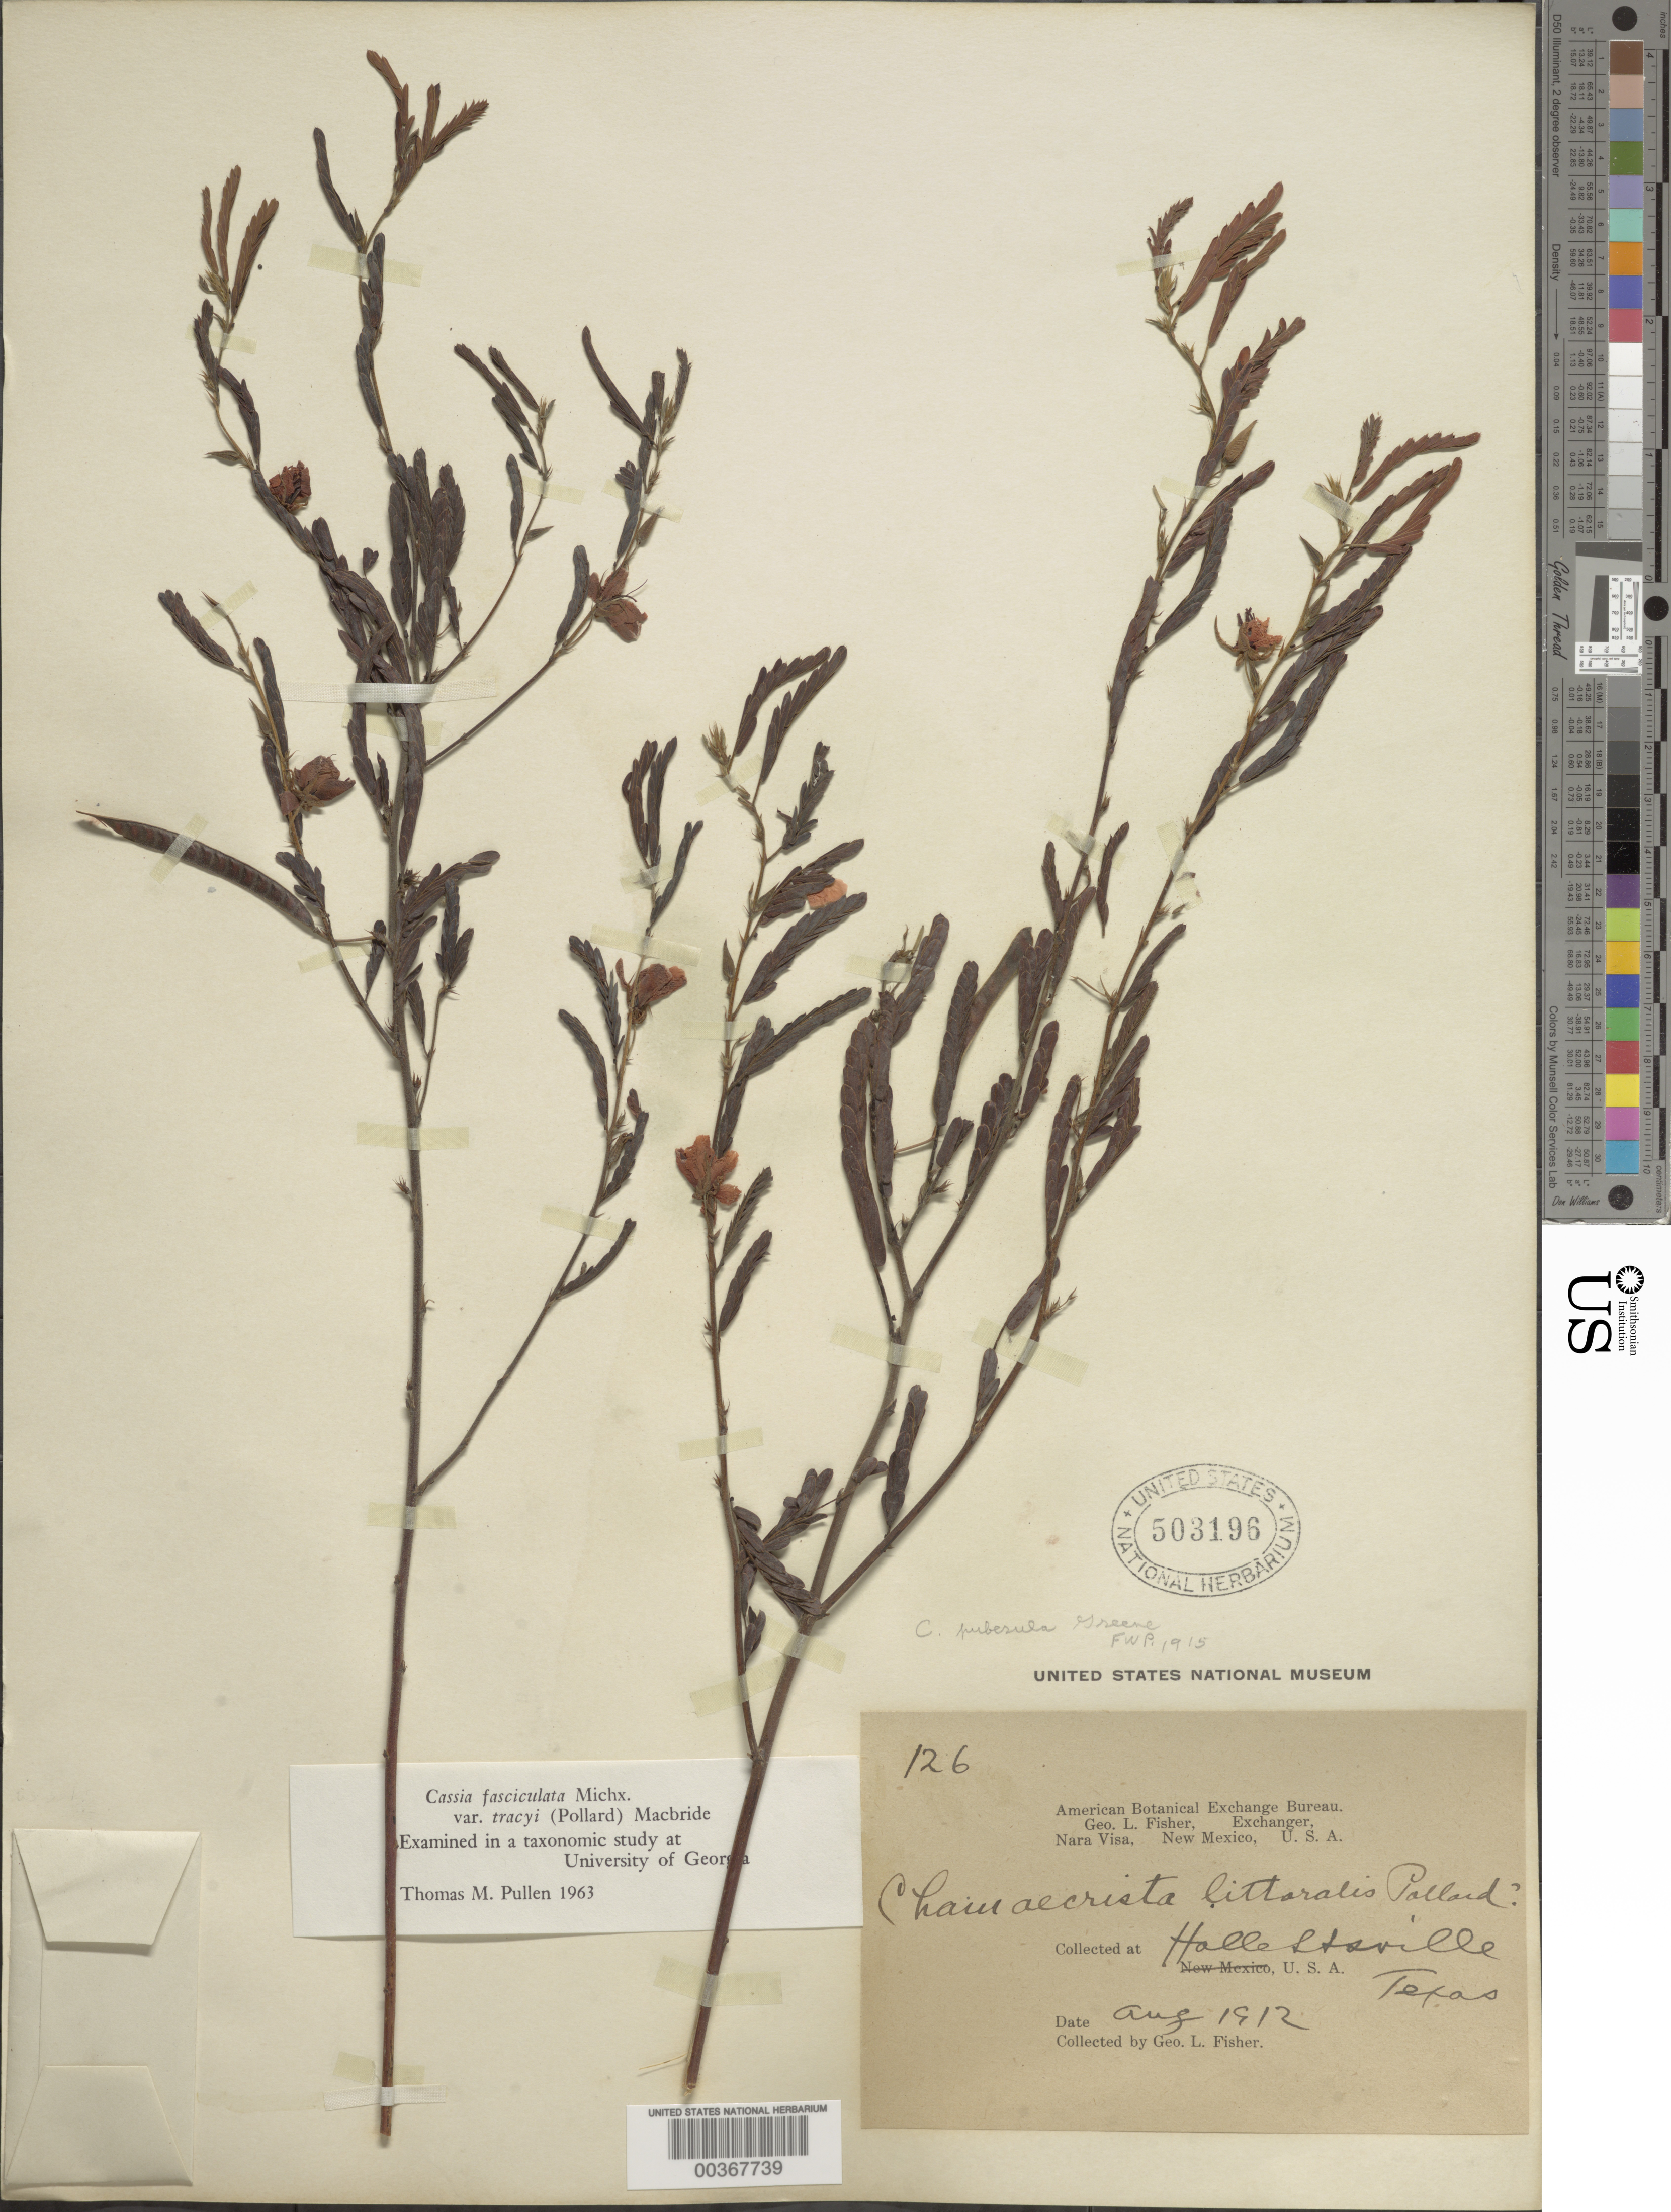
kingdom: Plantae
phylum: Tracheophyta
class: Magnoliopsida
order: Fabales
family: Fabaceae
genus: Chamaecrista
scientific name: Chamaecrista fasciculata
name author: (Michx.) Greene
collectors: G. L. Fisher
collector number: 126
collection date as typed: Aug 1912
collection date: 1912-08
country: United States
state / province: Texas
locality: Hallestsville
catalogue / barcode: US 503196